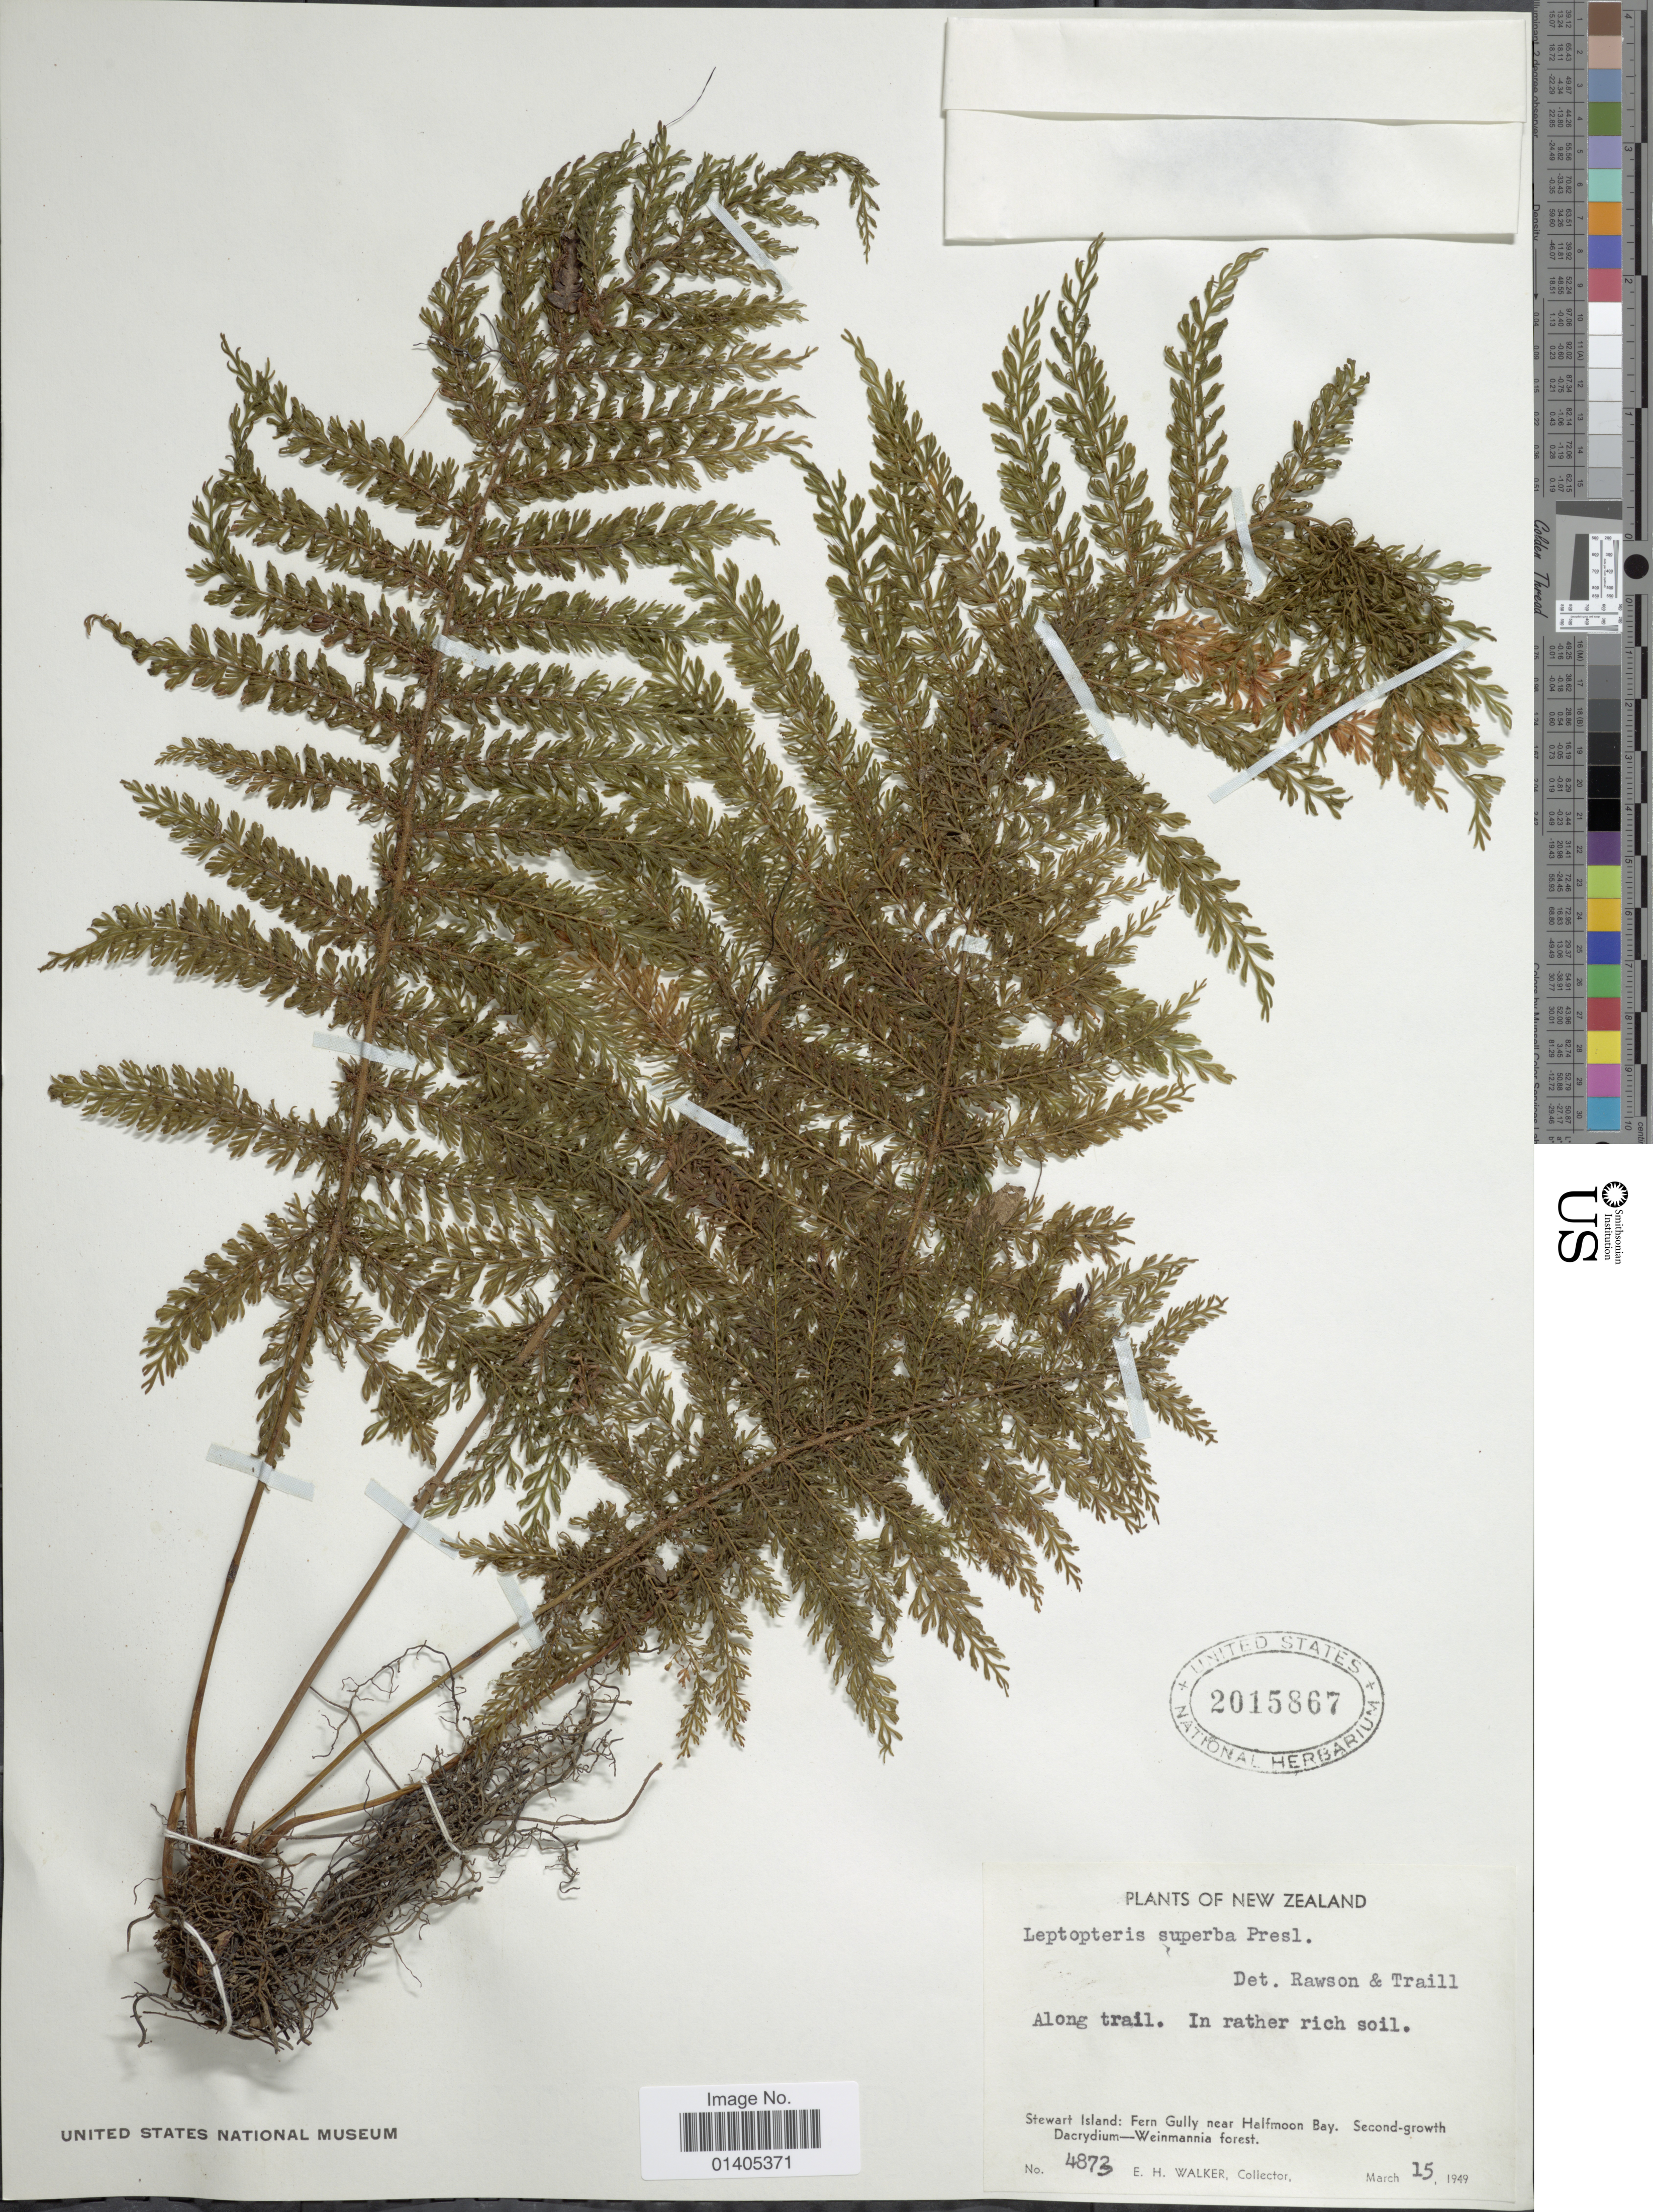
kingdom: Plantae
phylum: Tracheophyta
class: Polypodiopsida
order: Osmundales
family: Osmundaceae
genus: Leptopteris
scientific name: Leptopteris superba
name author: (Colenso) C. Presl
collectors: E. H. Walker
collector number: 4873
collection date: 1949-03-15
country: New Zealand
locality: Stewart Island: Fern Gully near Halfmoon Bay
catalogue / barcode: US 2015867